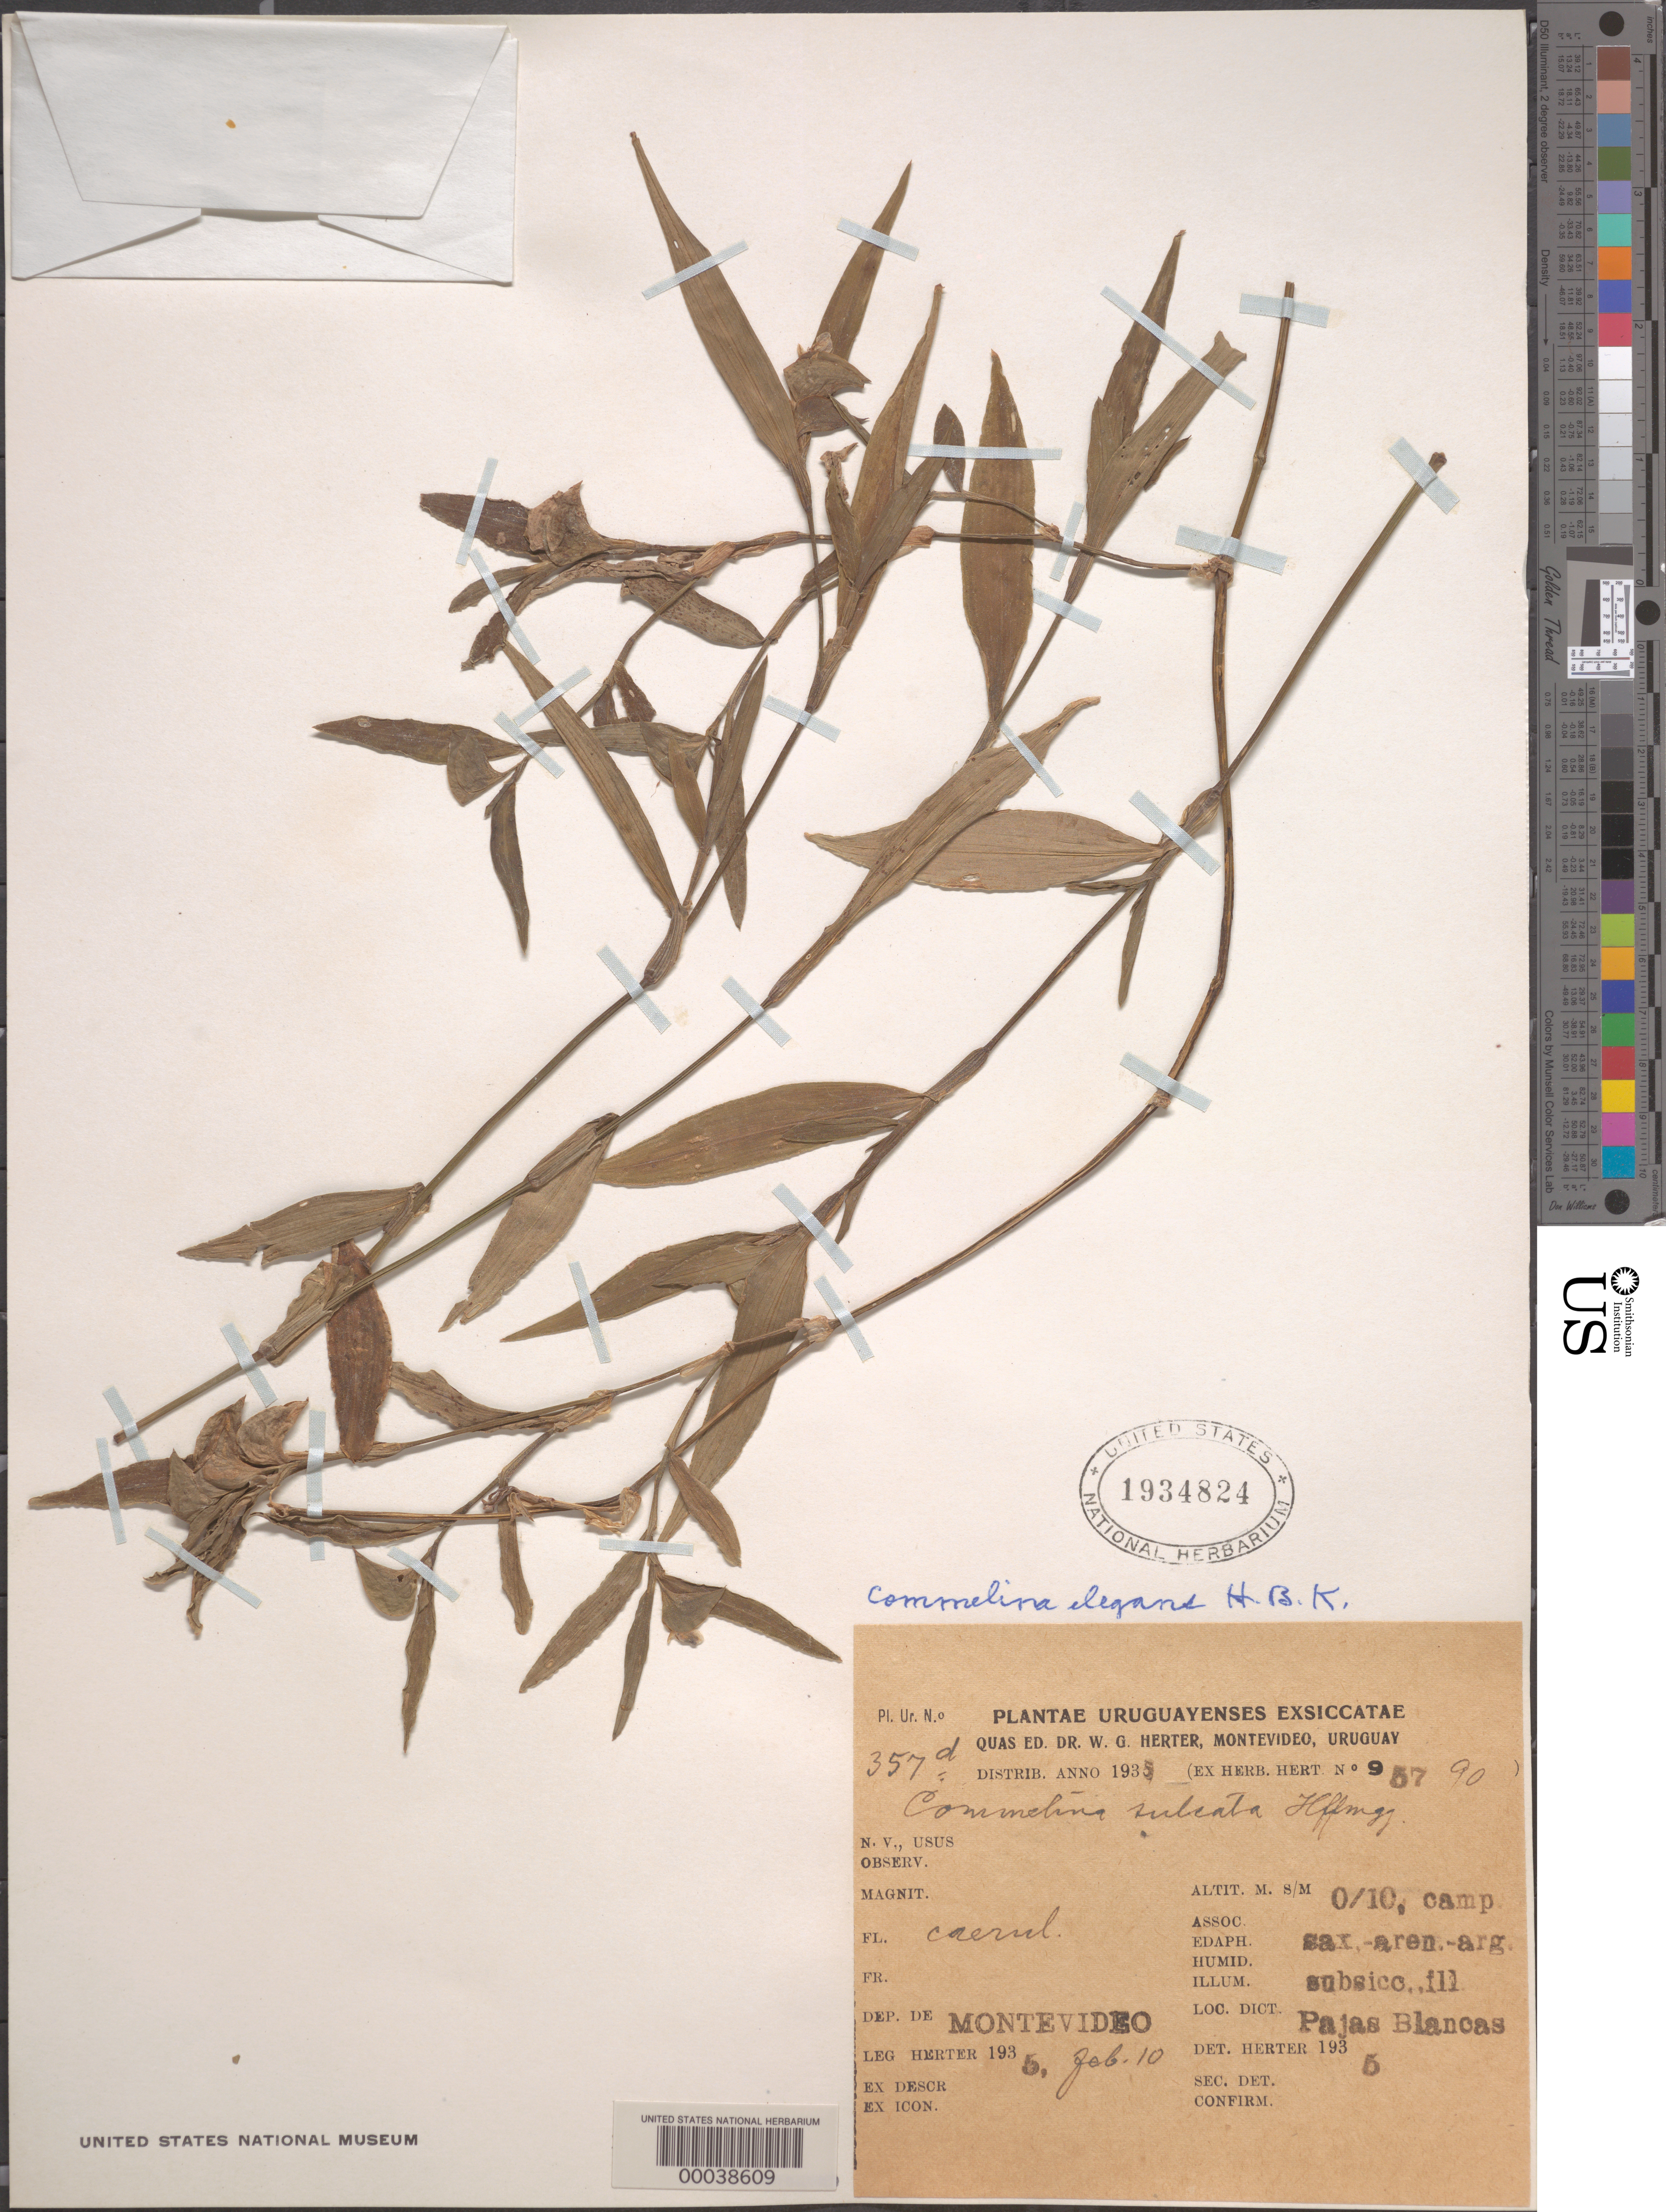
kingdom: Plantae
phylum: Tracheophyta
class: Liliopsida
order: Commelinales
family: Commelinaceae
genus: Commelina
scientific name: Commelina erecta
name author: L.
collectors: W. G. Herter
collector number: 957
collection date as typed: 10 Feb 1935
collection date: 1935-02-10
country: Uruguay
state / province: Montevideo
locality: Pajas blancas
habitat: Sandy soil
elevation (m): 0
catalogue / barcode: US 1934824